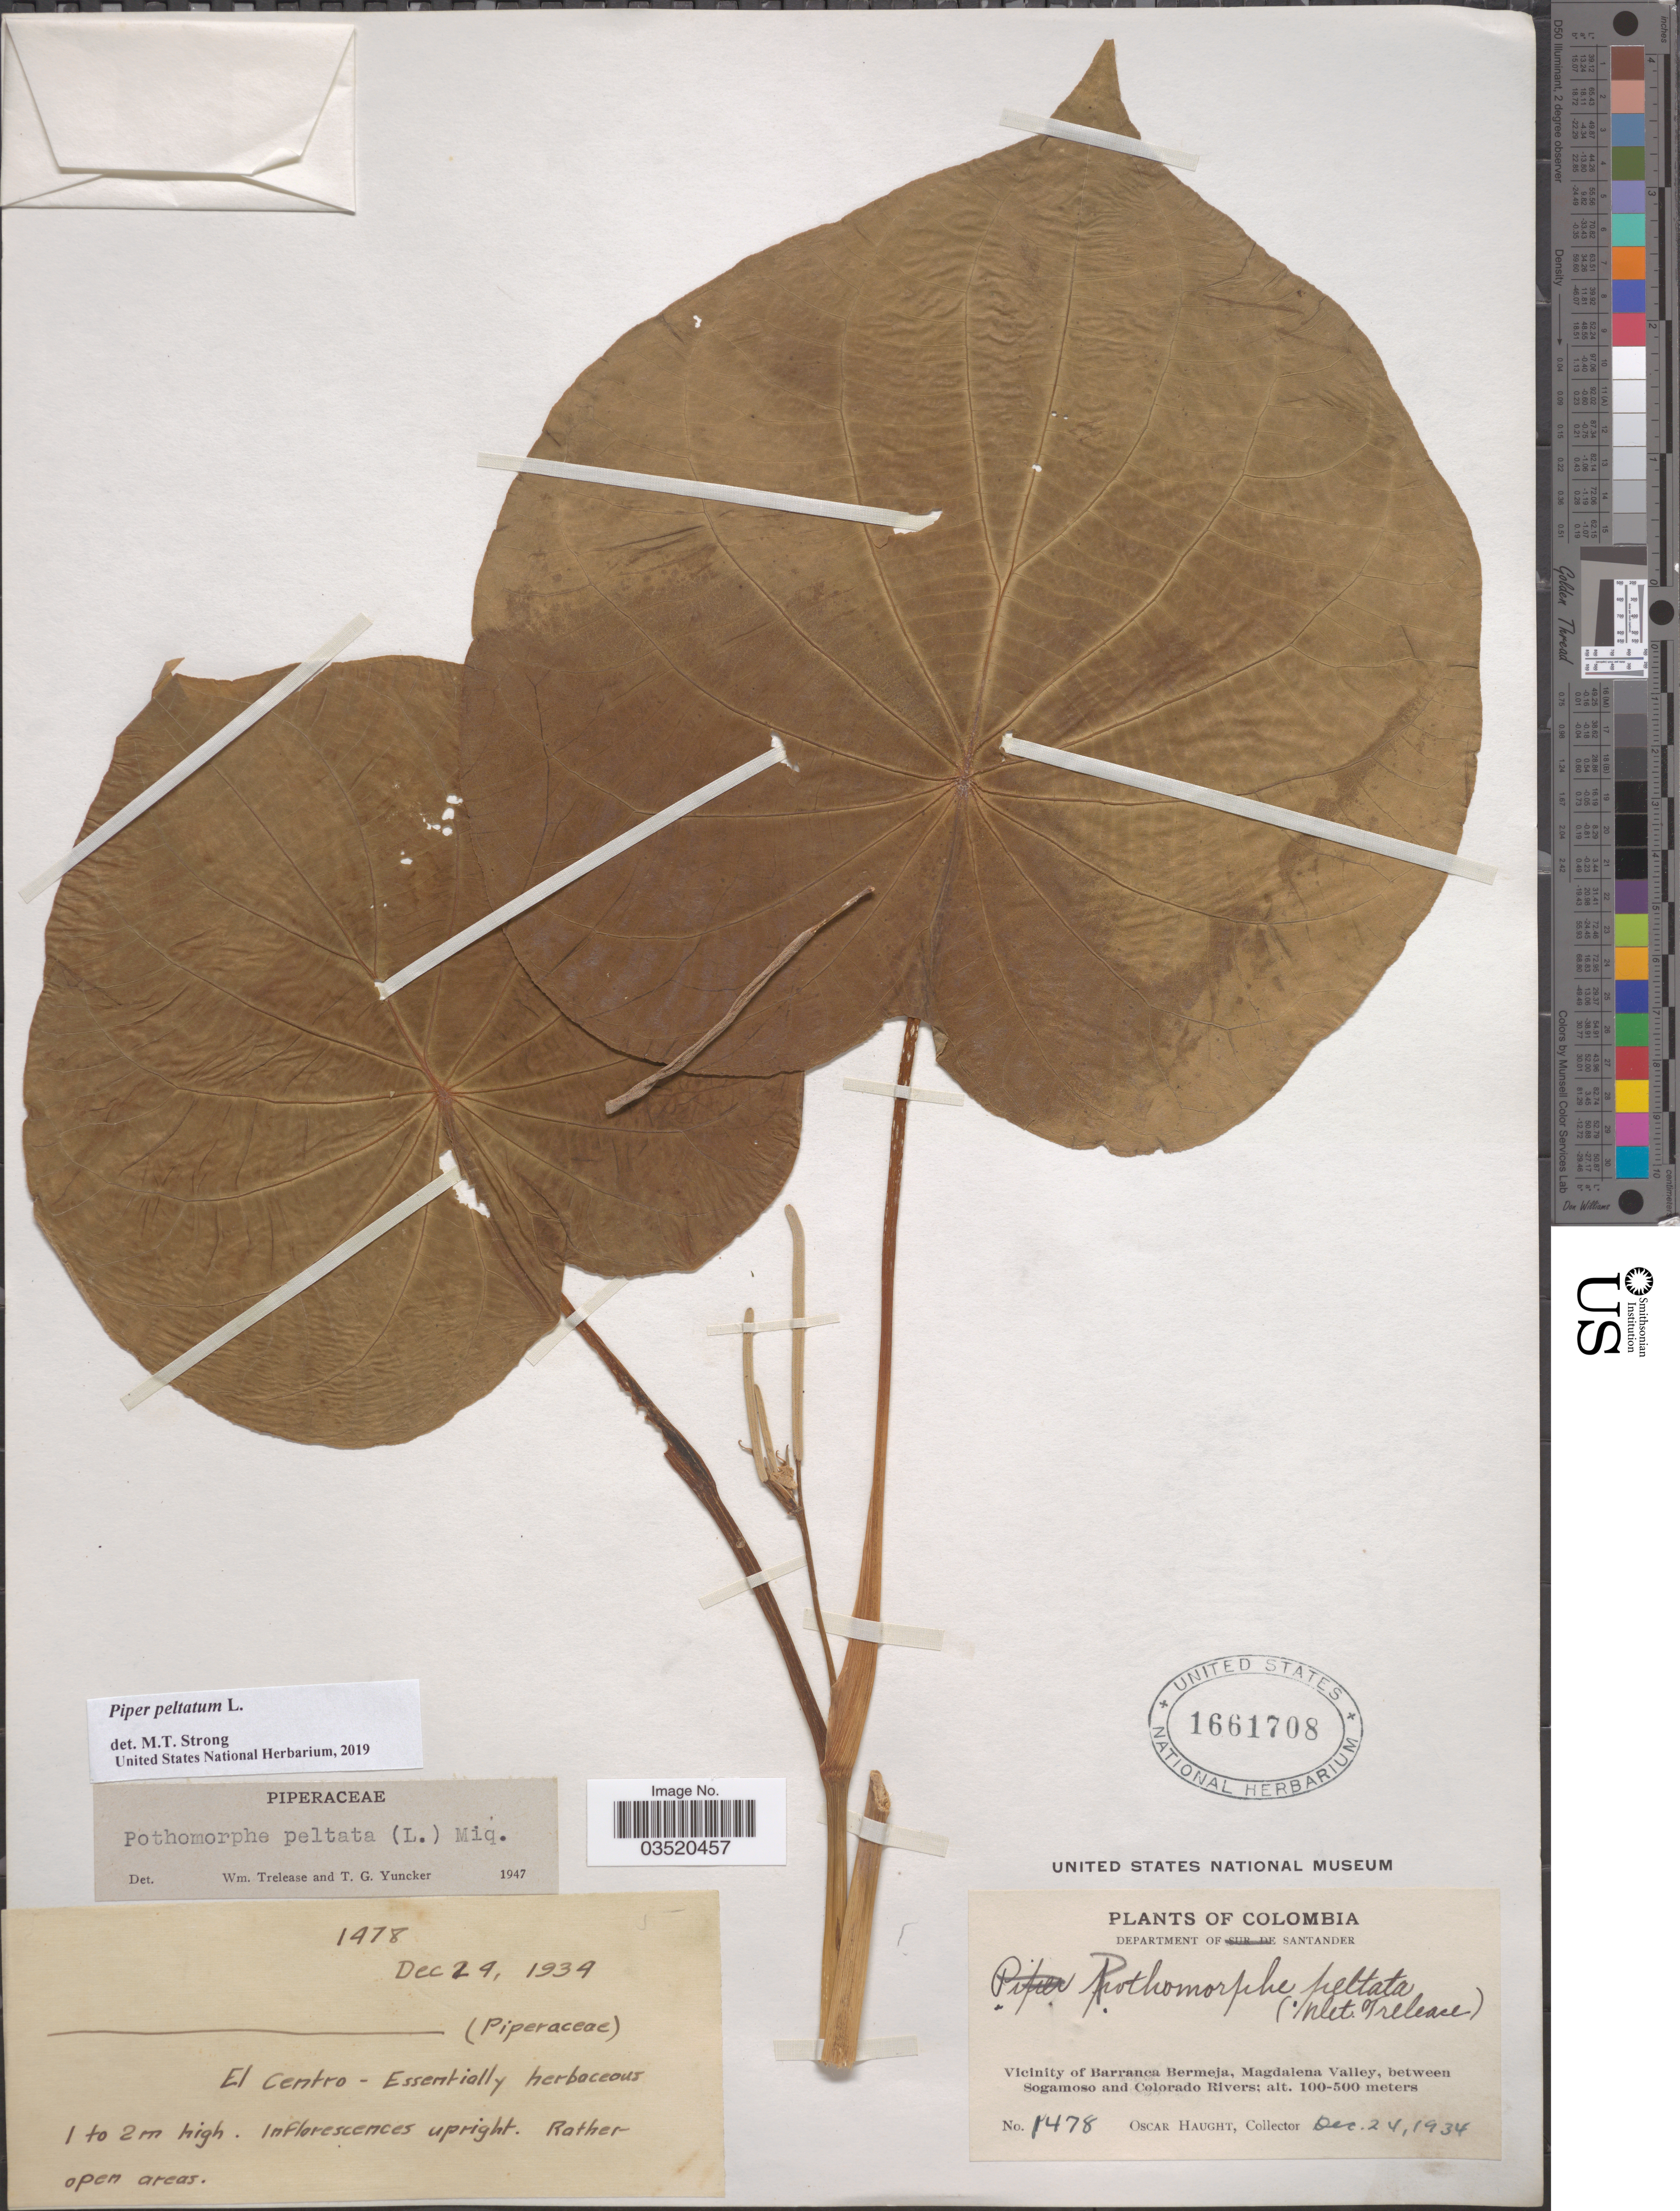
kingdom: Plantae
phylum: Tracheophyta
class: Magnoliopsida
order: Piperales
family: Piperaceae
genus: Piper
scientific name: Piper peltatum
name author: L.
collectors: O. Haught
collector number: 1478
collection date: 1934-12-24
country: Colombia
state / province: Santander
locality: El Centro. Department of Santander. Vicinity of Barranca Bermeja, Magdalena Valley, between Sogamoso and Colorado Rivers.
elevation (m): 100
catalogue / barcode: US 1661708